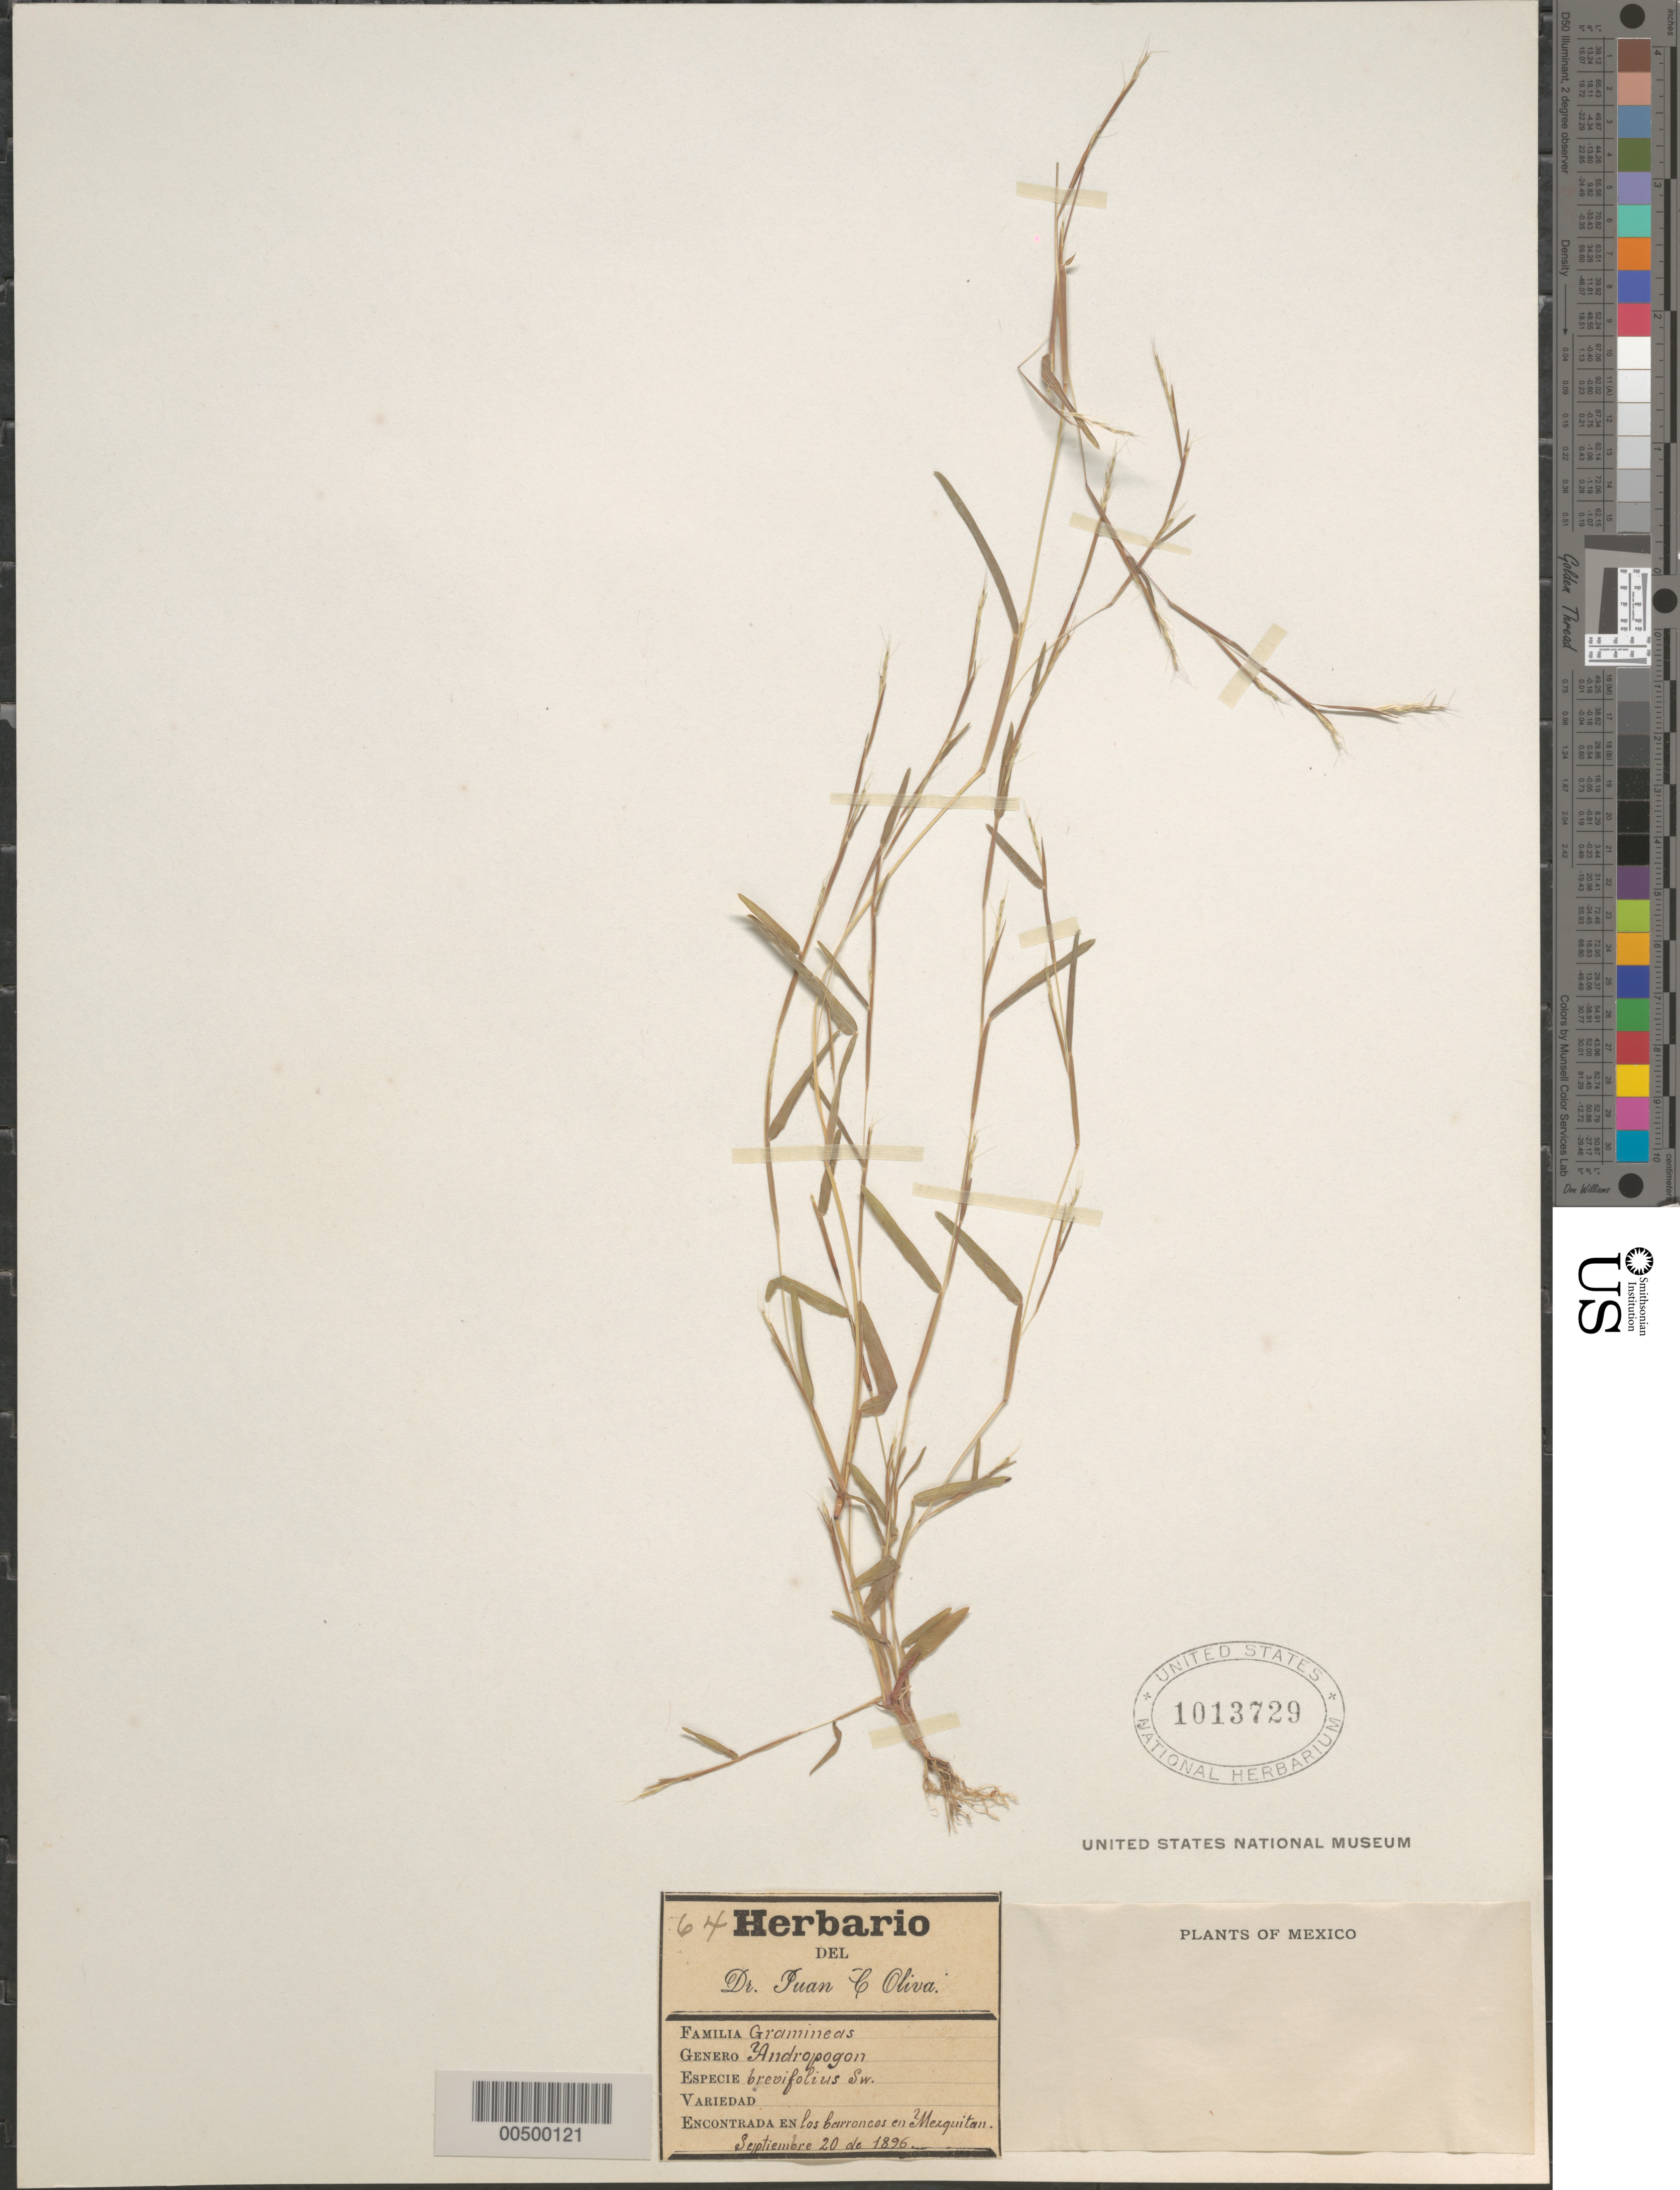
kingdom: Plantae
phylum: Tracheophyta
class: Liliopsida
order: Poales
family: Poaceae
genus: Schizachyrium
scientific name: Schizachyrium brevifolium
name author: (Sw.) Nees ex Büse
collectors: J. C. Oliva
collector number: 64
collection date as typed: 20 Sep 1896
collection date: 1896-09-20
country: Mexico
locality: Los Barrancos en Mezquitan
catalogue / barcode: US 1013729